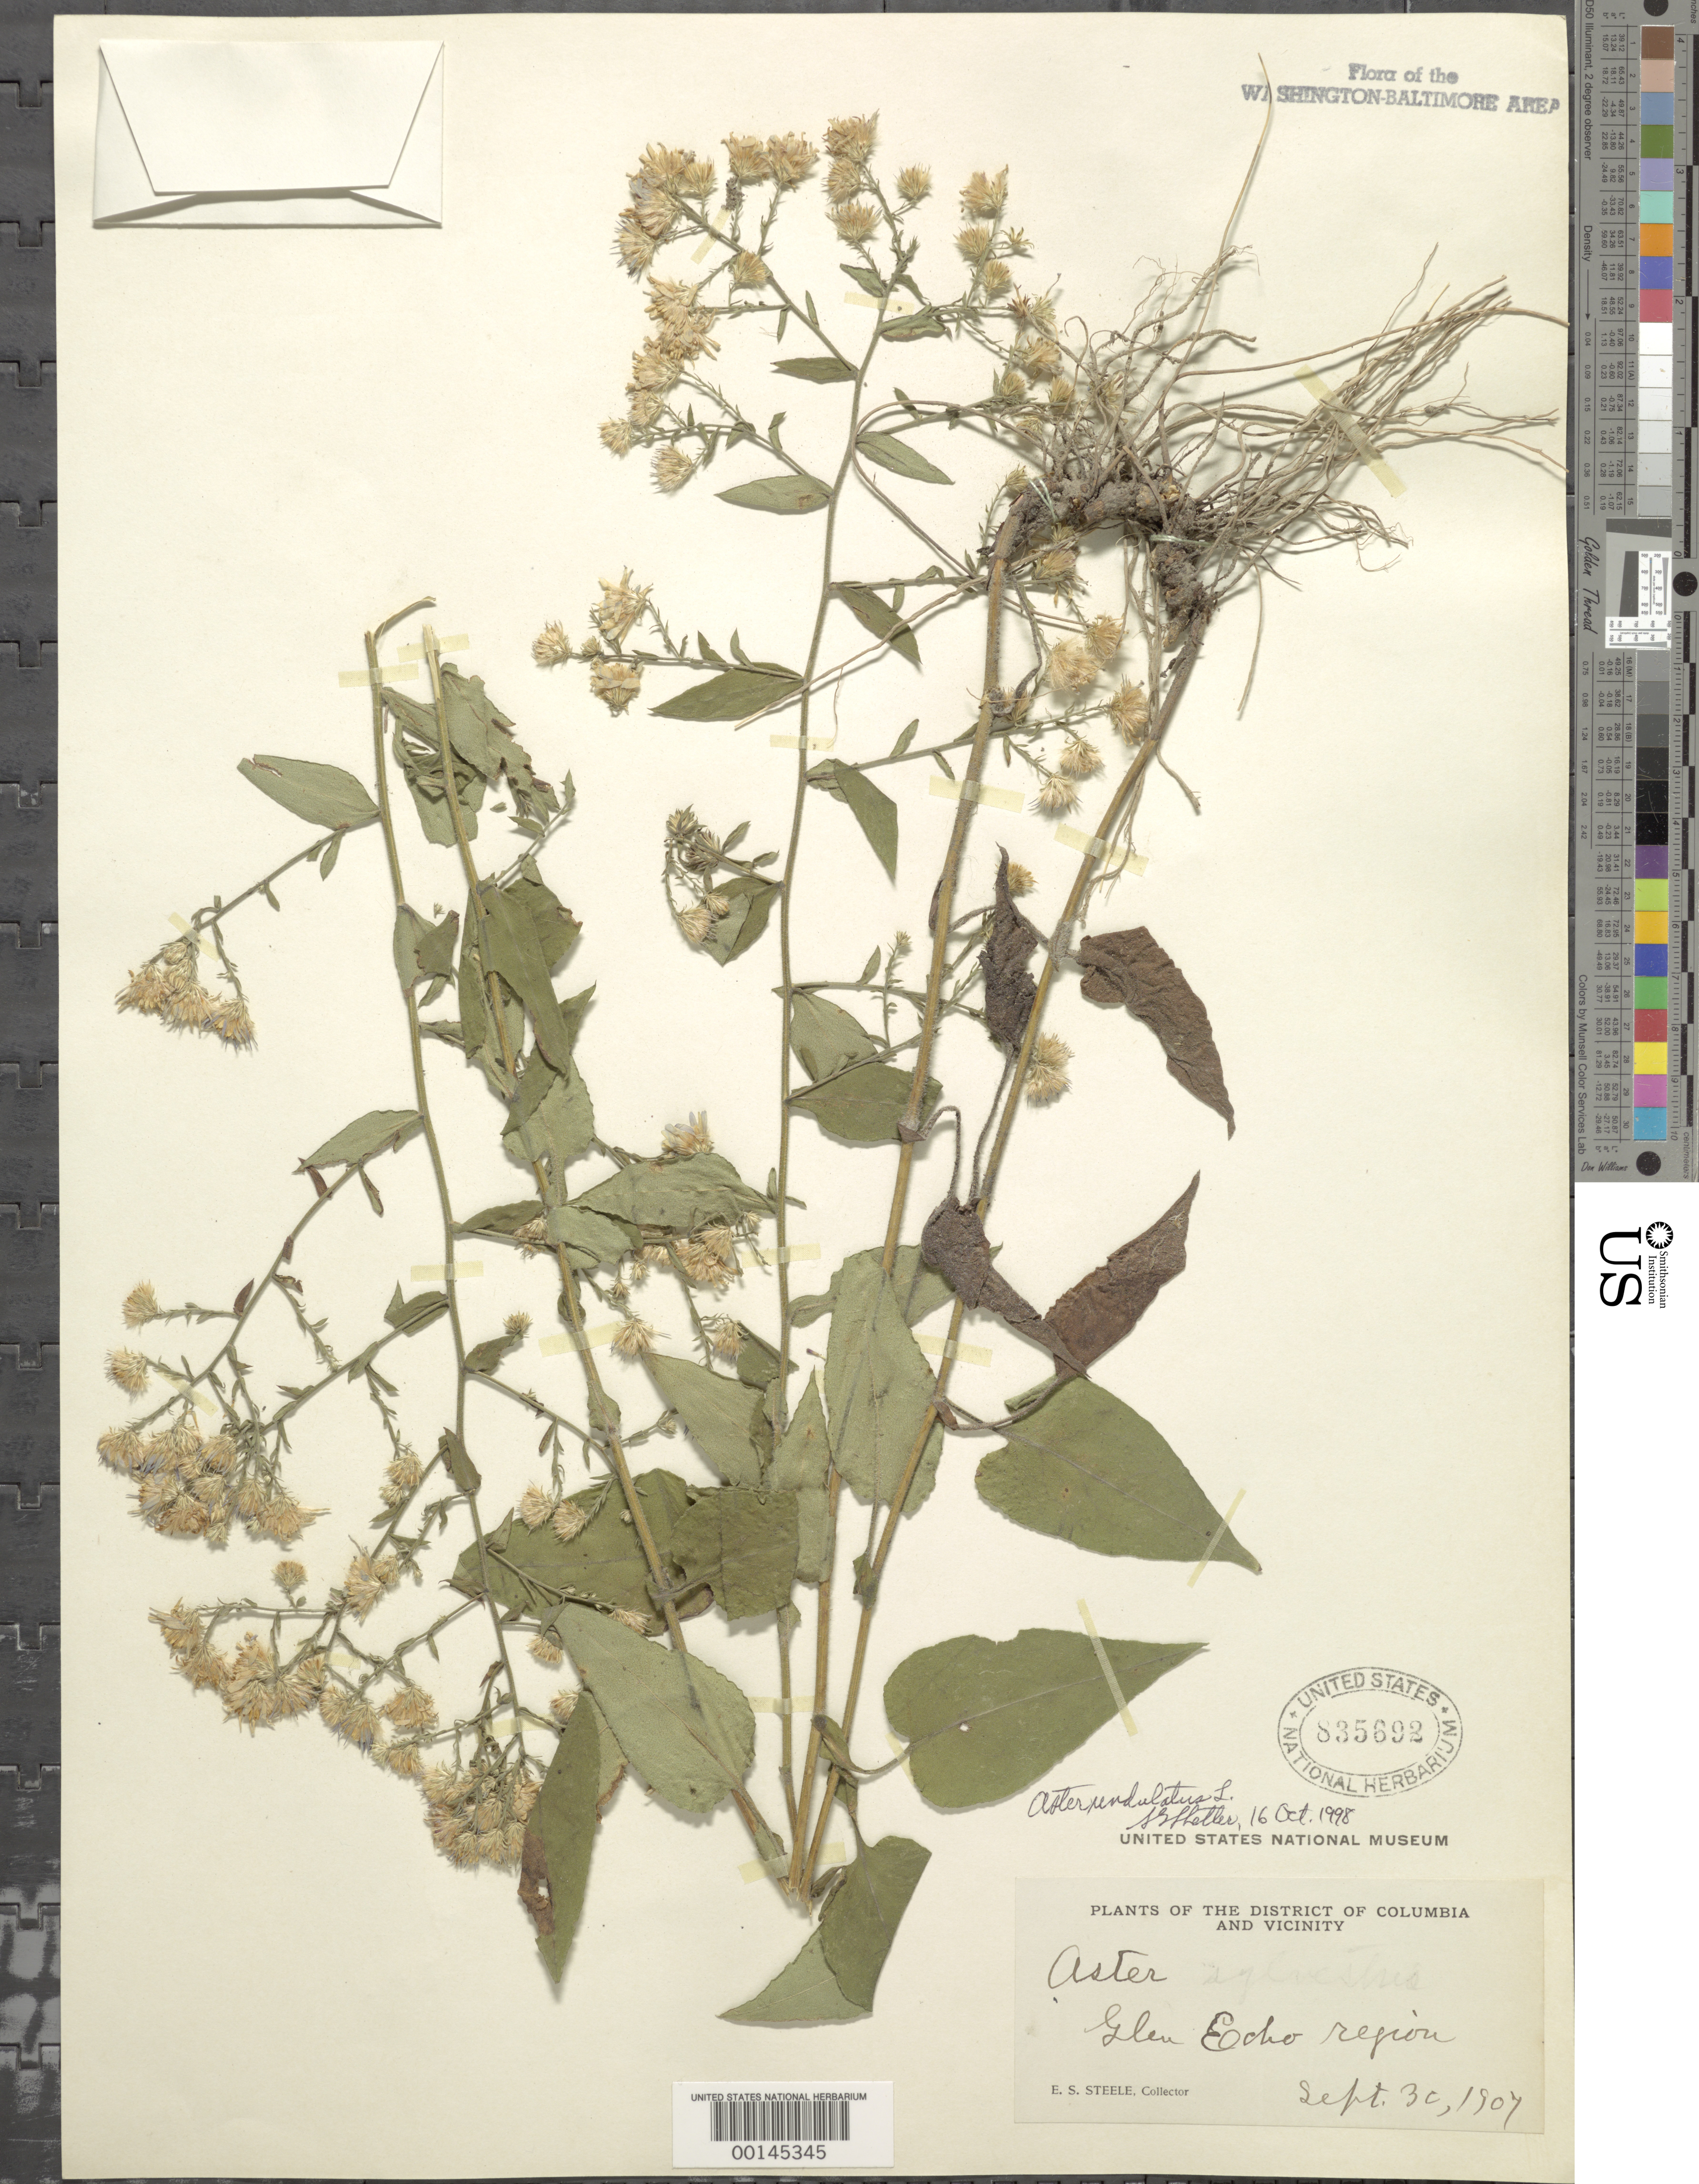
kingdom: Plantae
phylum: Tracheophyta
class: Magnoliopsida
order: Asterales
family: Asteraceae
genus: Symphyotrichum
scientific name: Symphyotrichum undulatum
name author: (L.) G.L. Nesom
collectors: E. Steele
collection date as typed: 30 Sep 1907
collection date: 1907-09-30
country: United States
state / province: Maryland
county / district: Montgomery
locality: Glen Echo Region C. & O. Canal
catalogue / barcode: US 835692